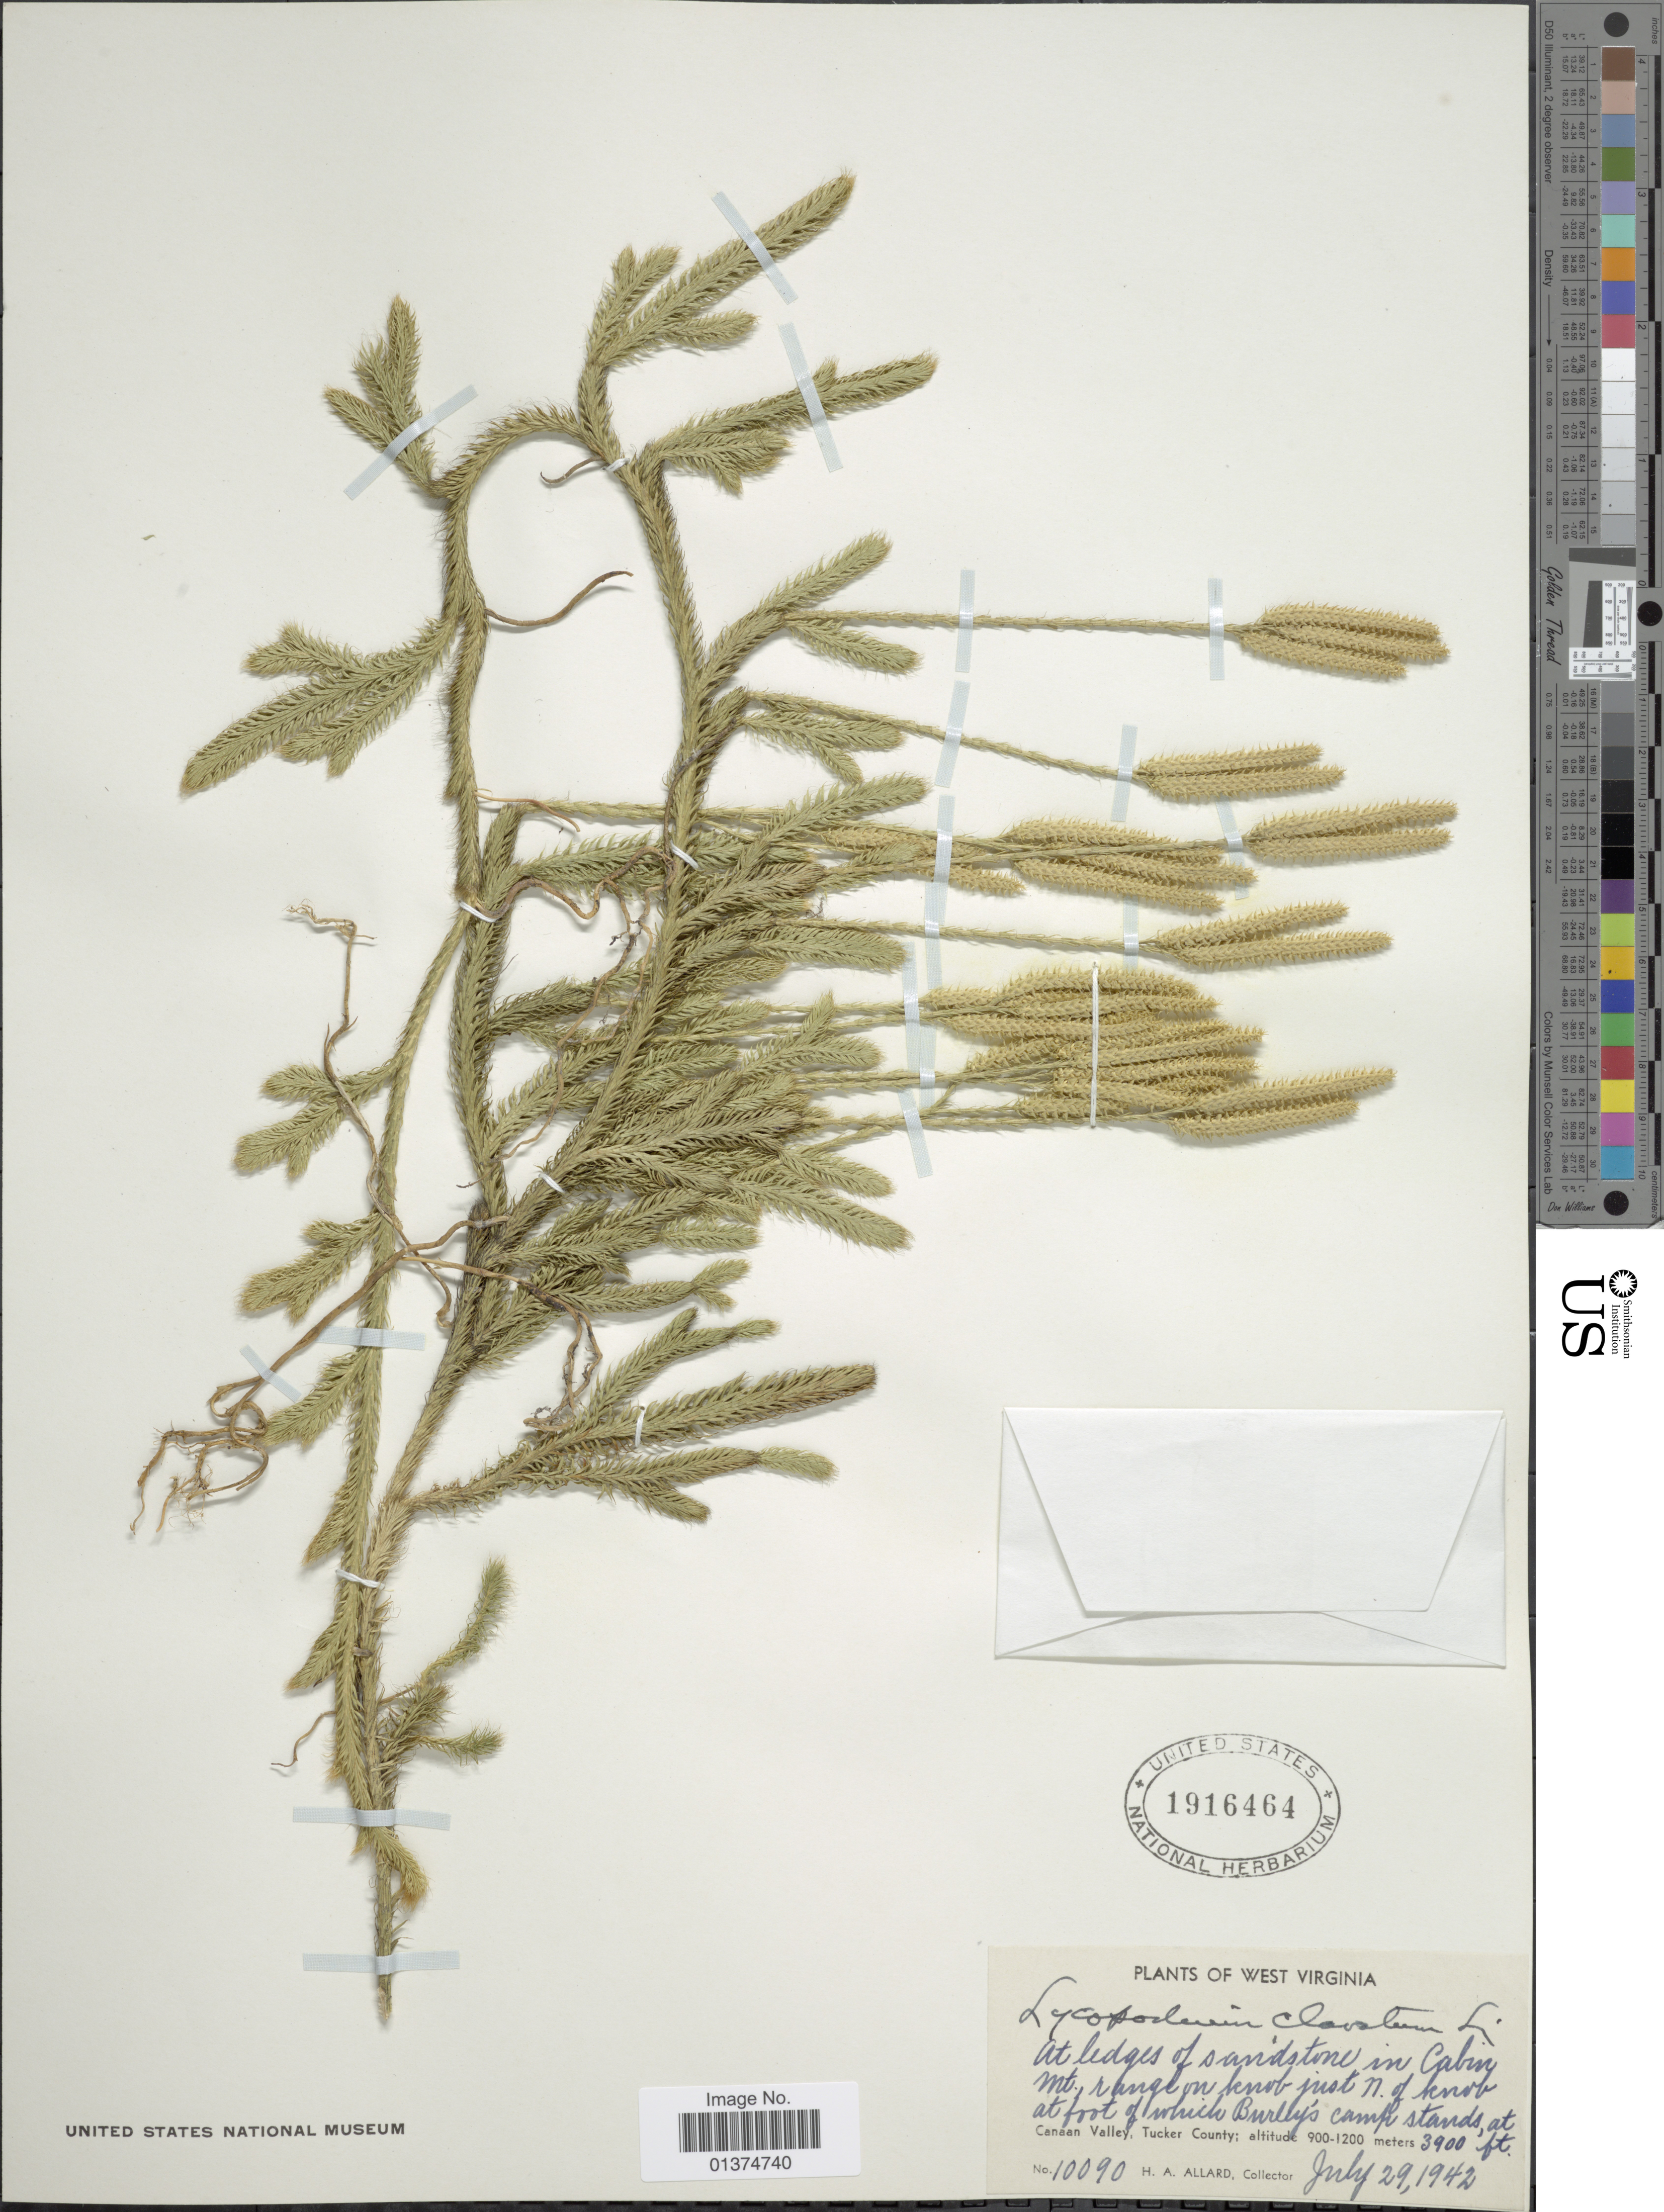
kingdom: Plantae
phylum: Tracheophyta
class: Lycopodiopsida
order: Lycopodiales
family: Lycopodiaceae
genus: Lycopodium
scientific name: Lycopodium clavatum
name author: L.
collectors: H. A. Allard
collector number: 10090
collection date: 1942-07-29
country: United States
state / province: West Virginia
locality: At ledges of sandstone in Cabin Mt range on knob just N of Knob at foot of which Burley's camp stands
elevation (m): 1189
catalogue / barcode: US 1916464